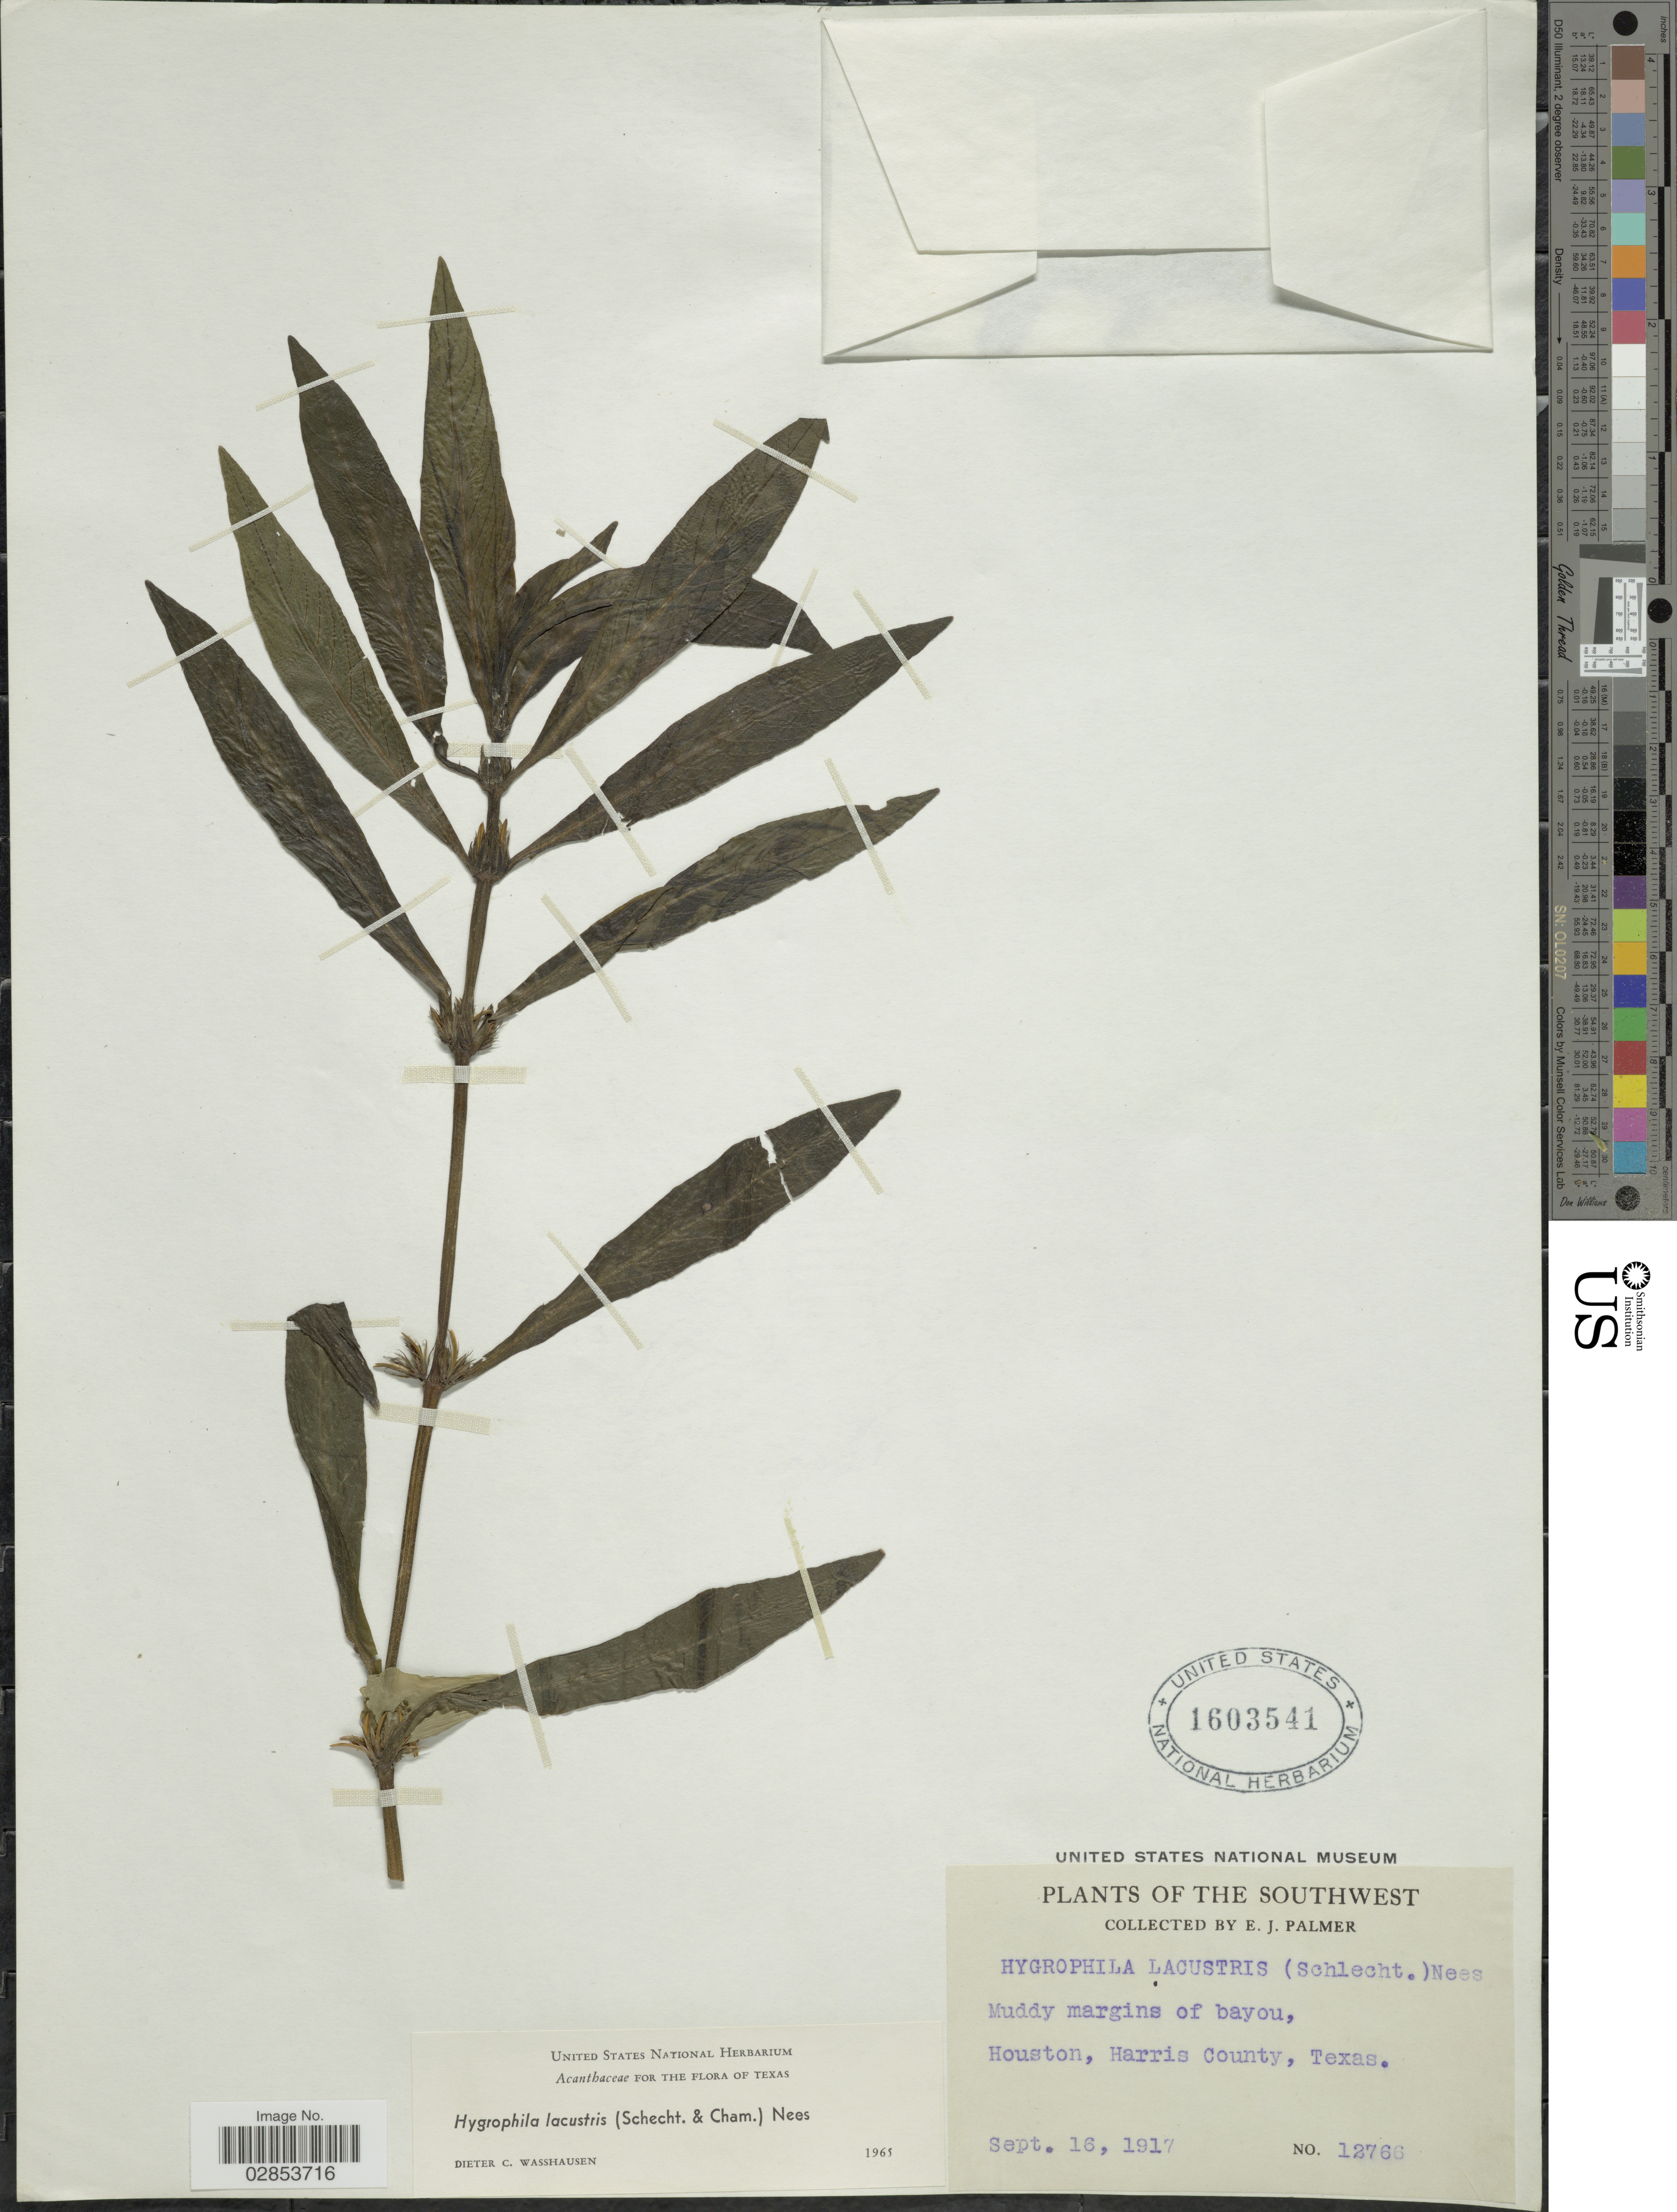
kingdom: Plantae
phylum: Tracheophyta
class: Magnoliopsida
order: Lamiales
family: Acanthaceae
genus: Hygrophila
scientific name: Hygrophila costata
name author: Nees & T. Nees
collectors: E. J. Palmer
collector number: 12766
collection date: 1917-09-16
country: United States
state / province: Texas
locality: The Southwest. Houston, Harris County.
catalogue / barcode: US 1603541